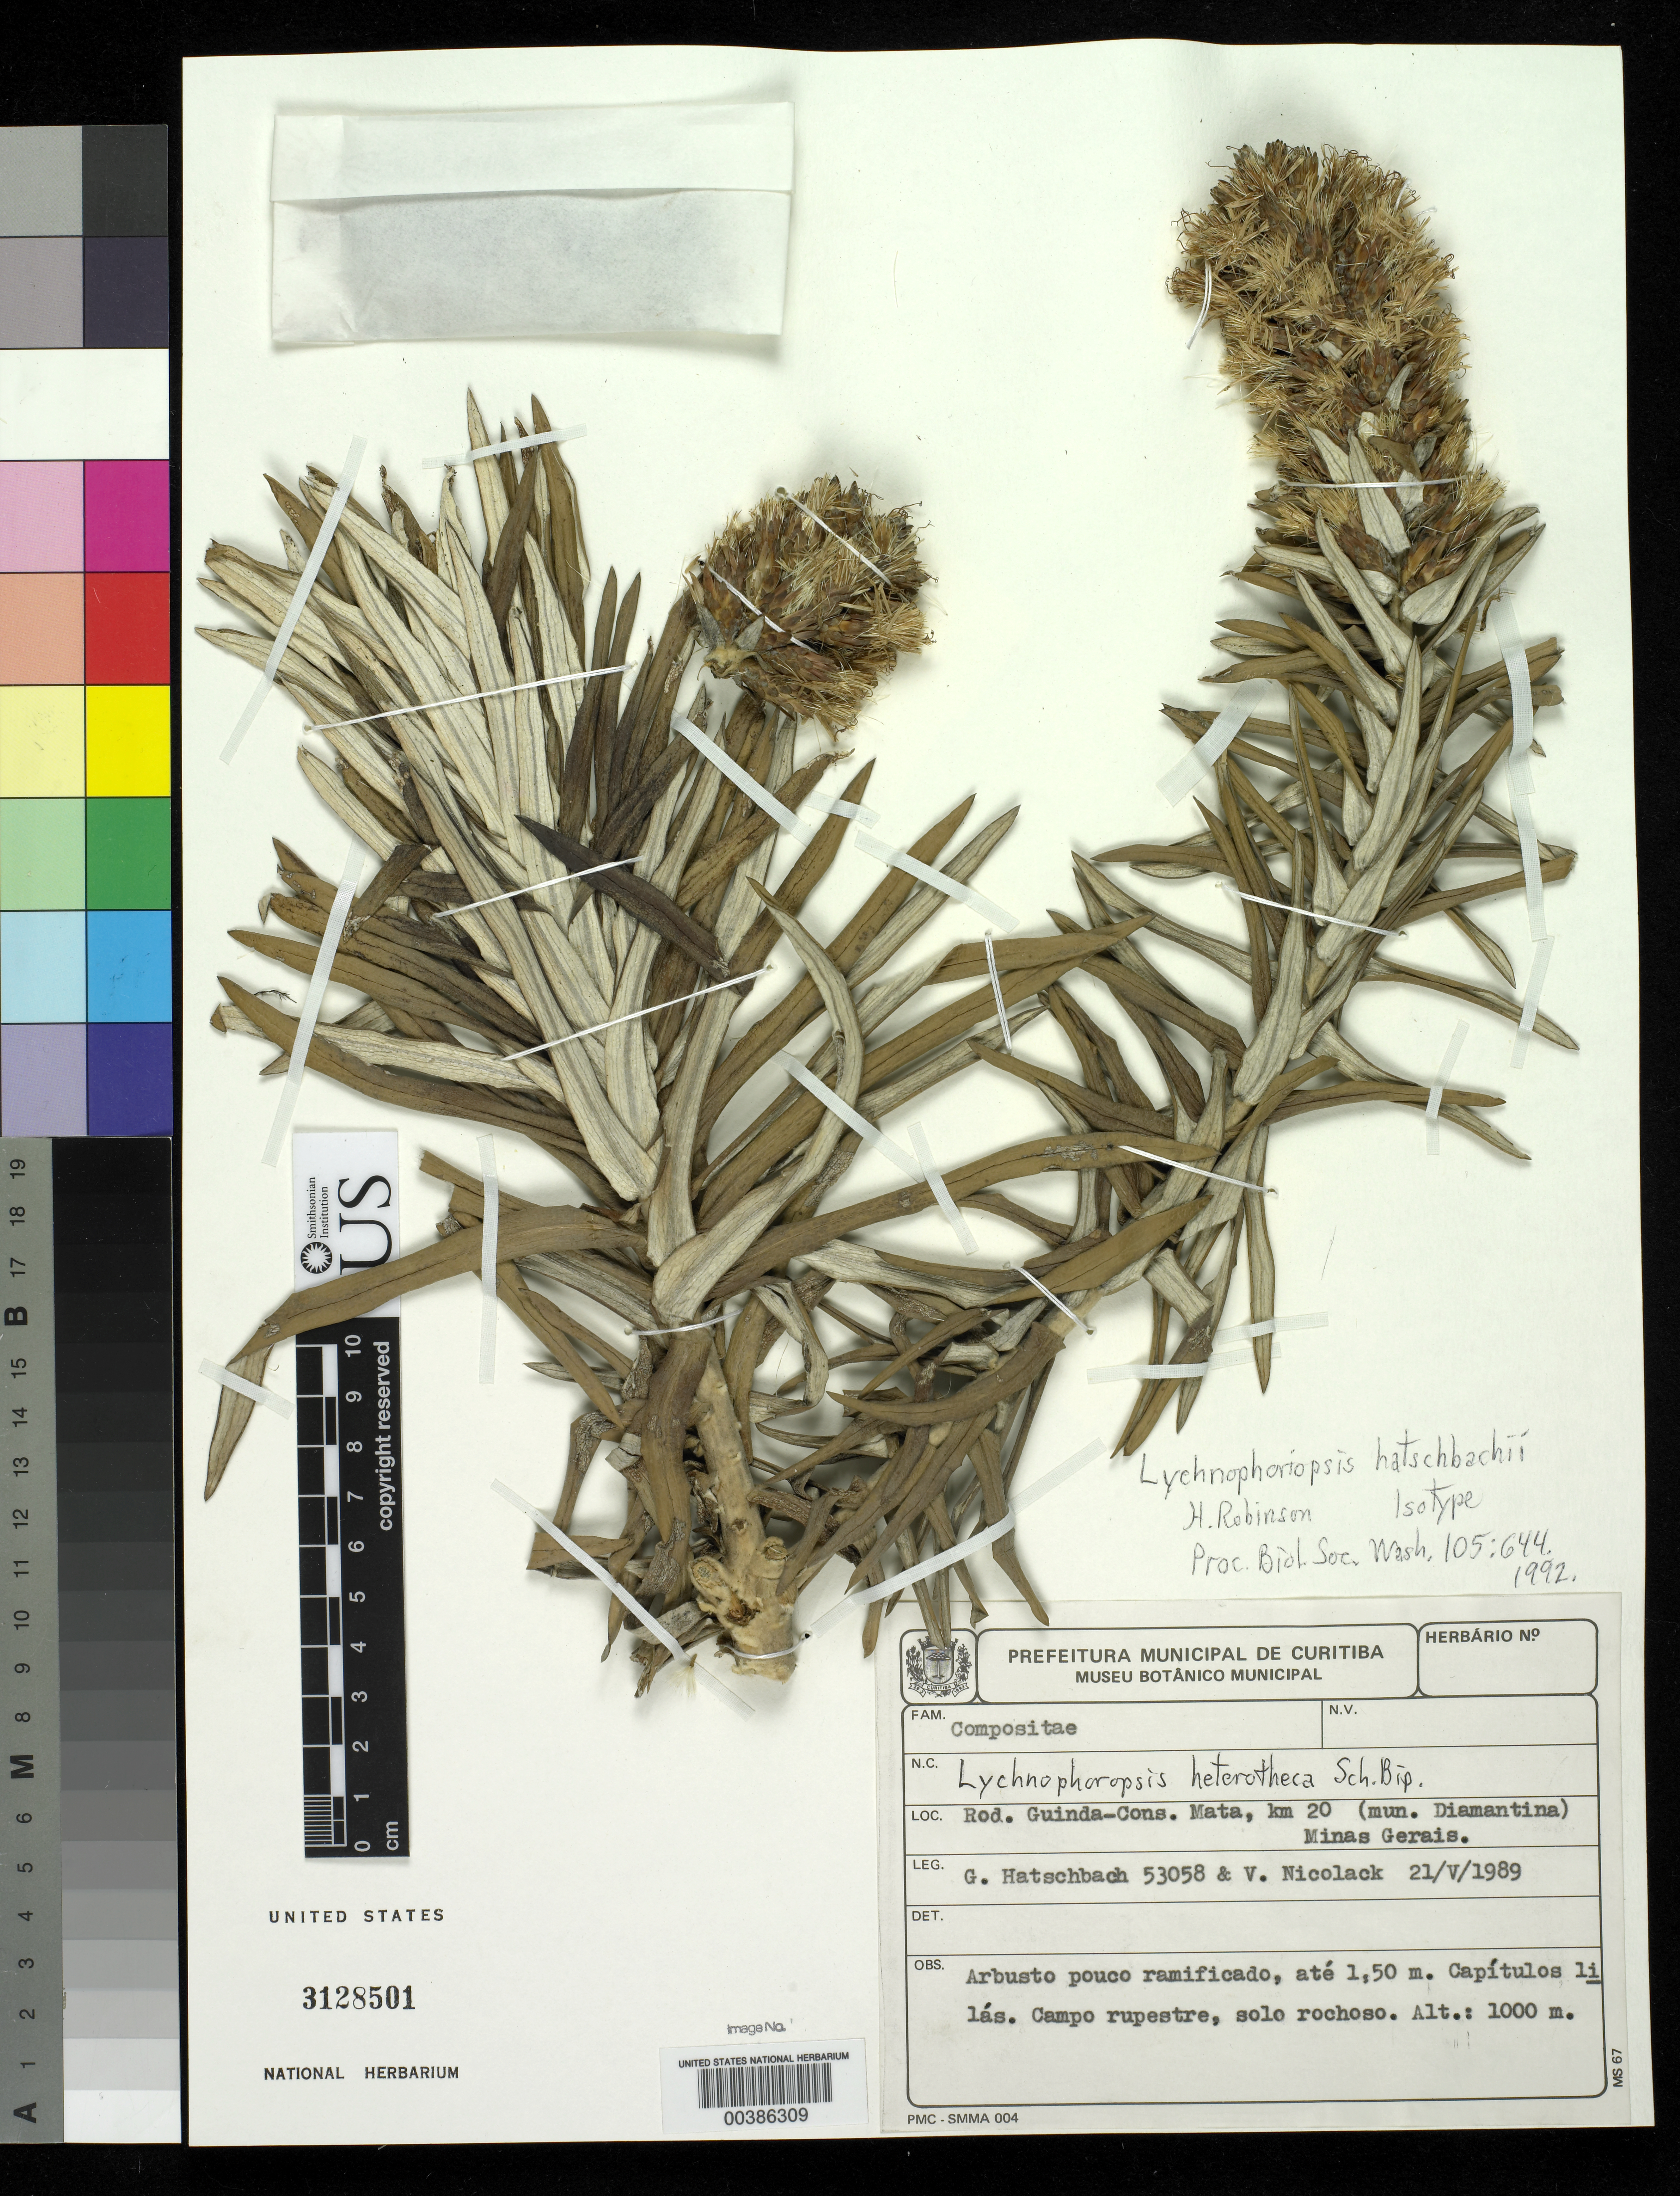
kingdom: Plantae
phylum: Tracheophyta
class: Magnoliopsida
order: Asterales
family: Asteraceae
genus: Lychnophoriopsis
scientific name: Lychnophoriopsis hatschbachii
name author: H. Rob.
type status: Isotype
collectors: G. Hatschbach & V. Nicolack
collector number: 53058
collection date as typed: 21 May 1989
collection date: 1989-05-21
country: Brazil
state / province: Minas Gerais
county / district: Diamantina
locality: Rod. Guinda-Cons. Mata, km 20.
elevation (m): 1000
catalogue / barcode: US 3128501